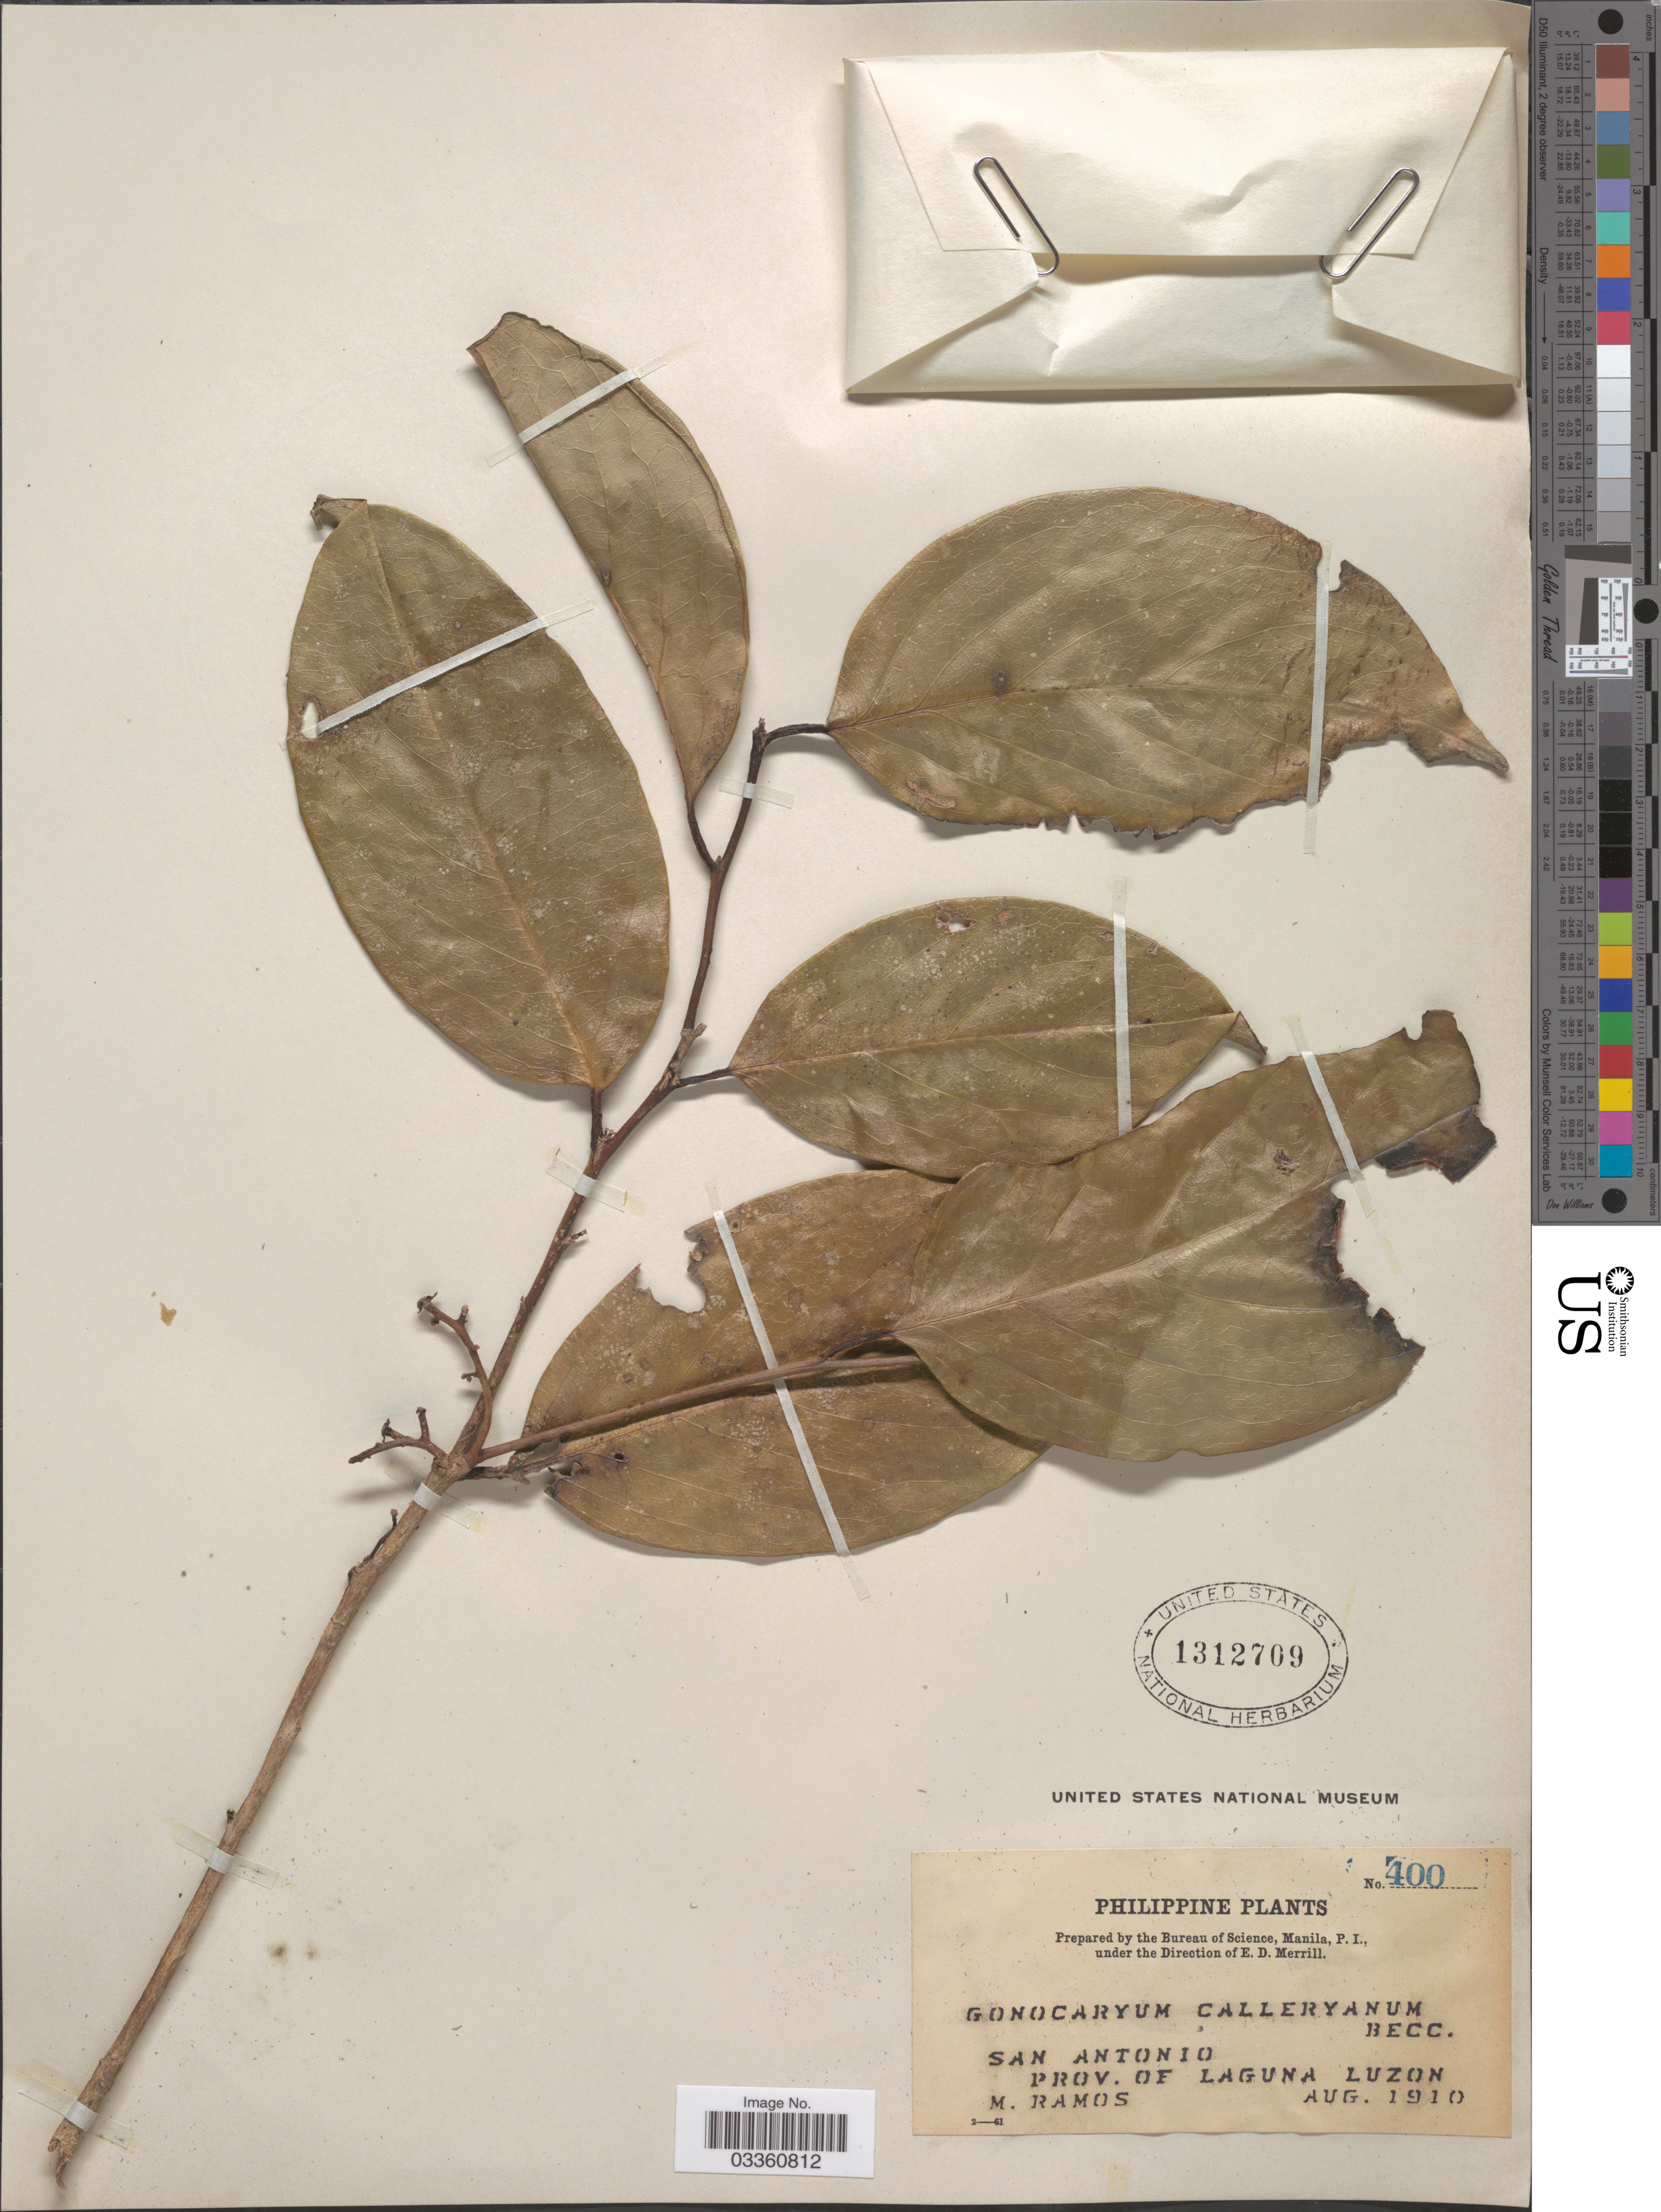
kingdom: Plantae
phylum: Tracheophyta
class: Magnoliopsida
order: Cardiopteridales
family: Cardiopteridaceae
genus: Gonocaryum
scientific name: Gonocaryum calleryanum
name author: (Baill.) Becc.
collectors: M. Ramos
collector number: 400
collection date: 1910-08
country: Philippines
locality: San Antonio. Prov. of Laguna Luzon.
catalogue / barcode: US 1312709